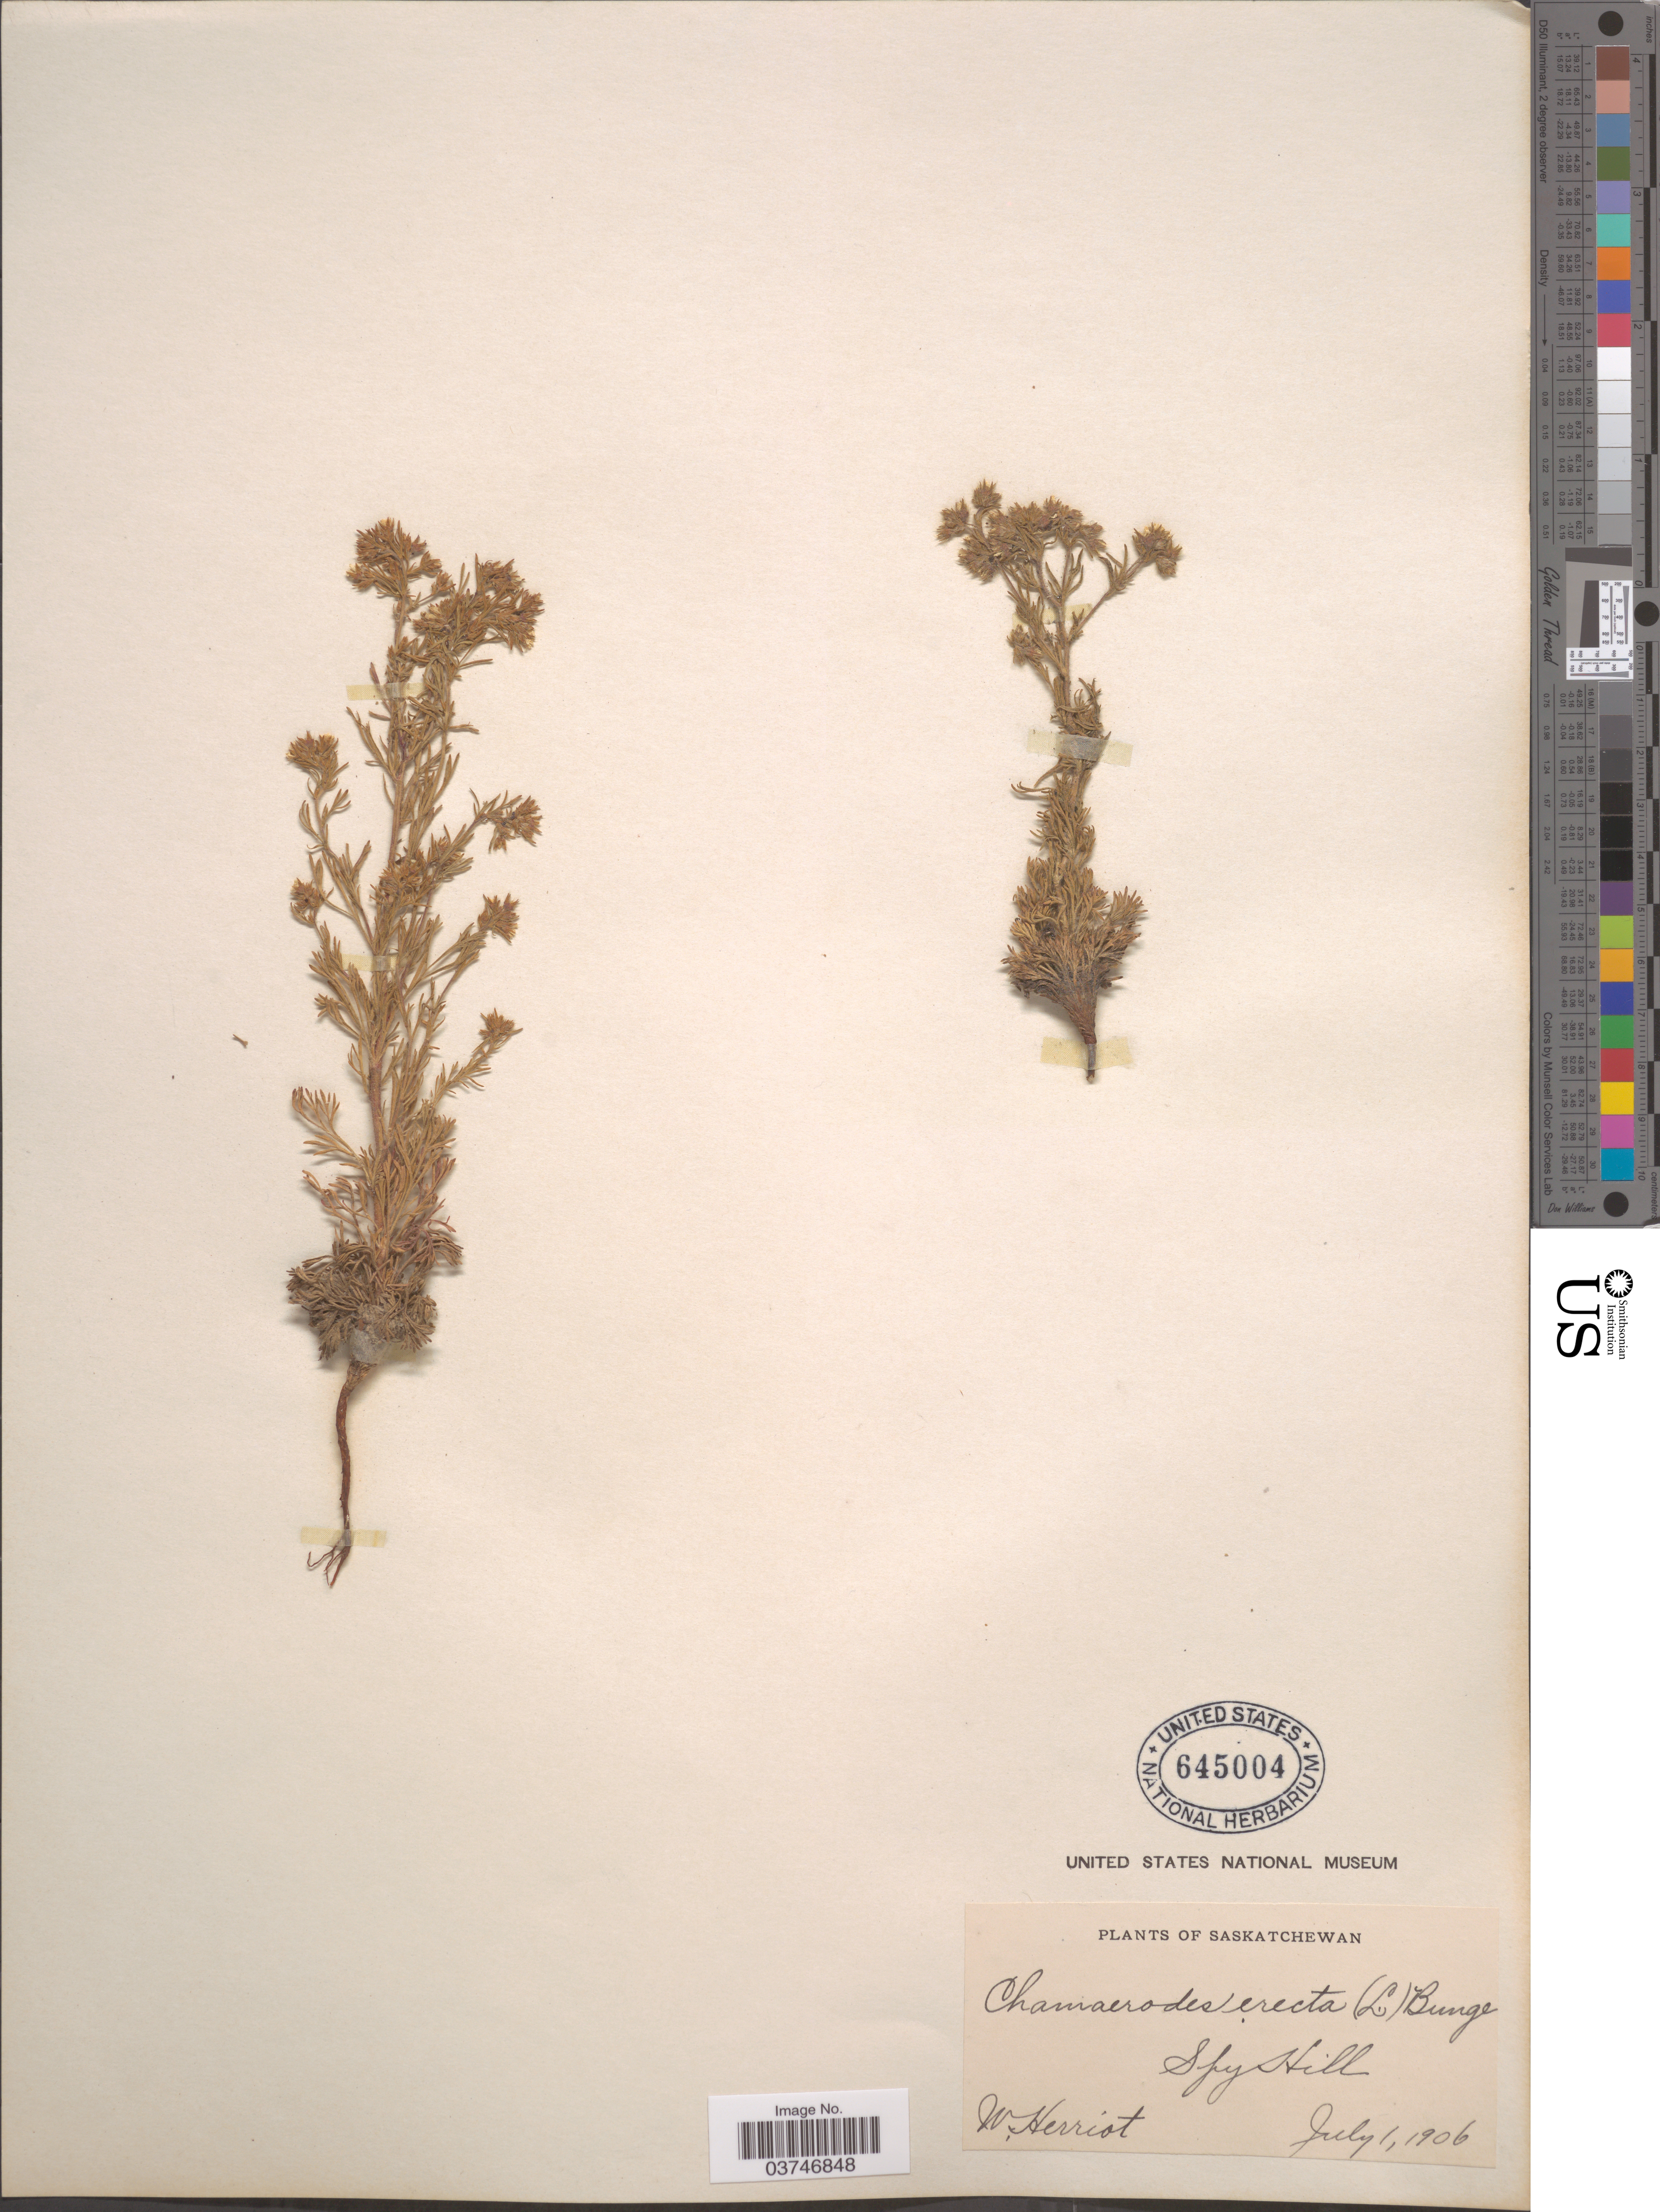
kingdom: Plantae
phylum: Tracheophyta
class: Magnoliopsida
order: Rosales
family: Rosaceae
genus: Chamaerhodos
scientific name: Chamaerhodos erecta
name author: (L.) Bunge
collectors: W. Herriot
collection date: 1906-07-01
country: Canada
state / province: Saskatchewan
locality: Spy Still.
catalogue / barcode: US 645004